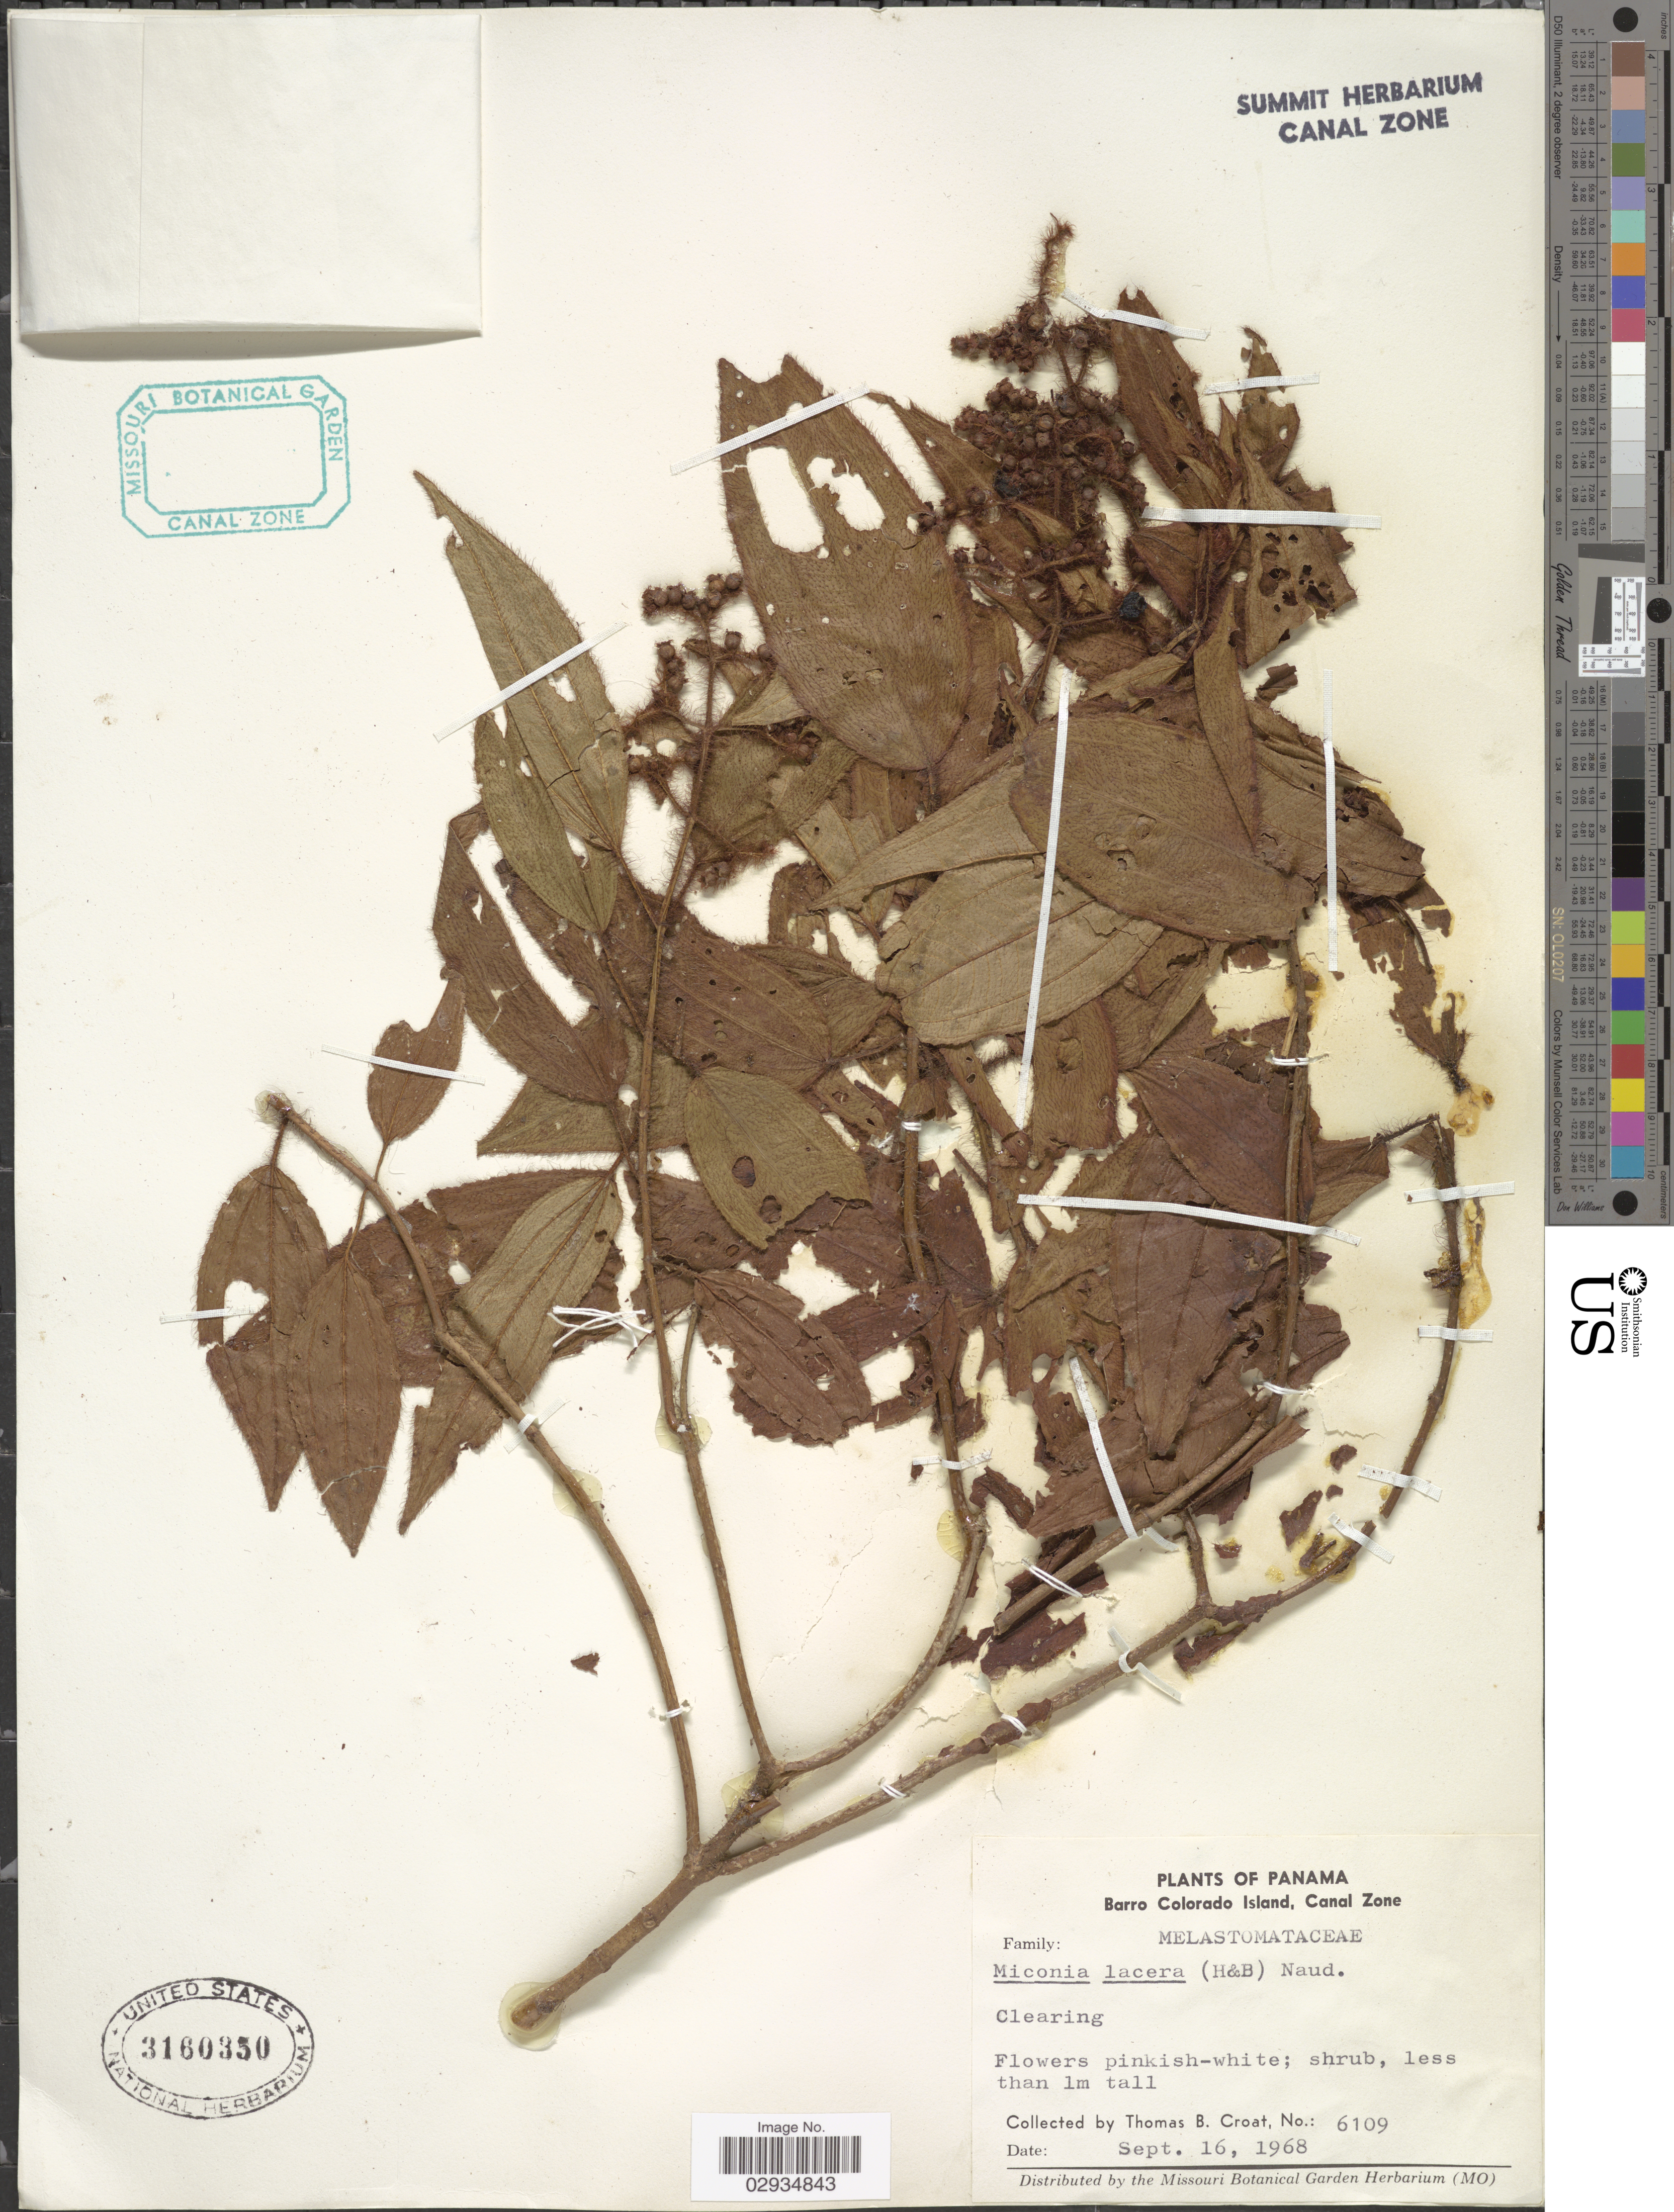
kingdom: Plantae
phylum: Tracheophyta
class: Magnoliopsida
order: Myrtales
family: Melastomataceae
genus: Miconia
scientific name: Miconia lacera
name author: (Bonpl.) Naudin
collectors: T. B. Croat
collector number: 6109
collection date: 1968-09-16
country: Panama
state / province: Panamá Oeste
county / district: Canal Zone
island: Barro Colorado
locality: Barro Colorado Island, Canal Zone.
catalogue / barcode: US 3160350